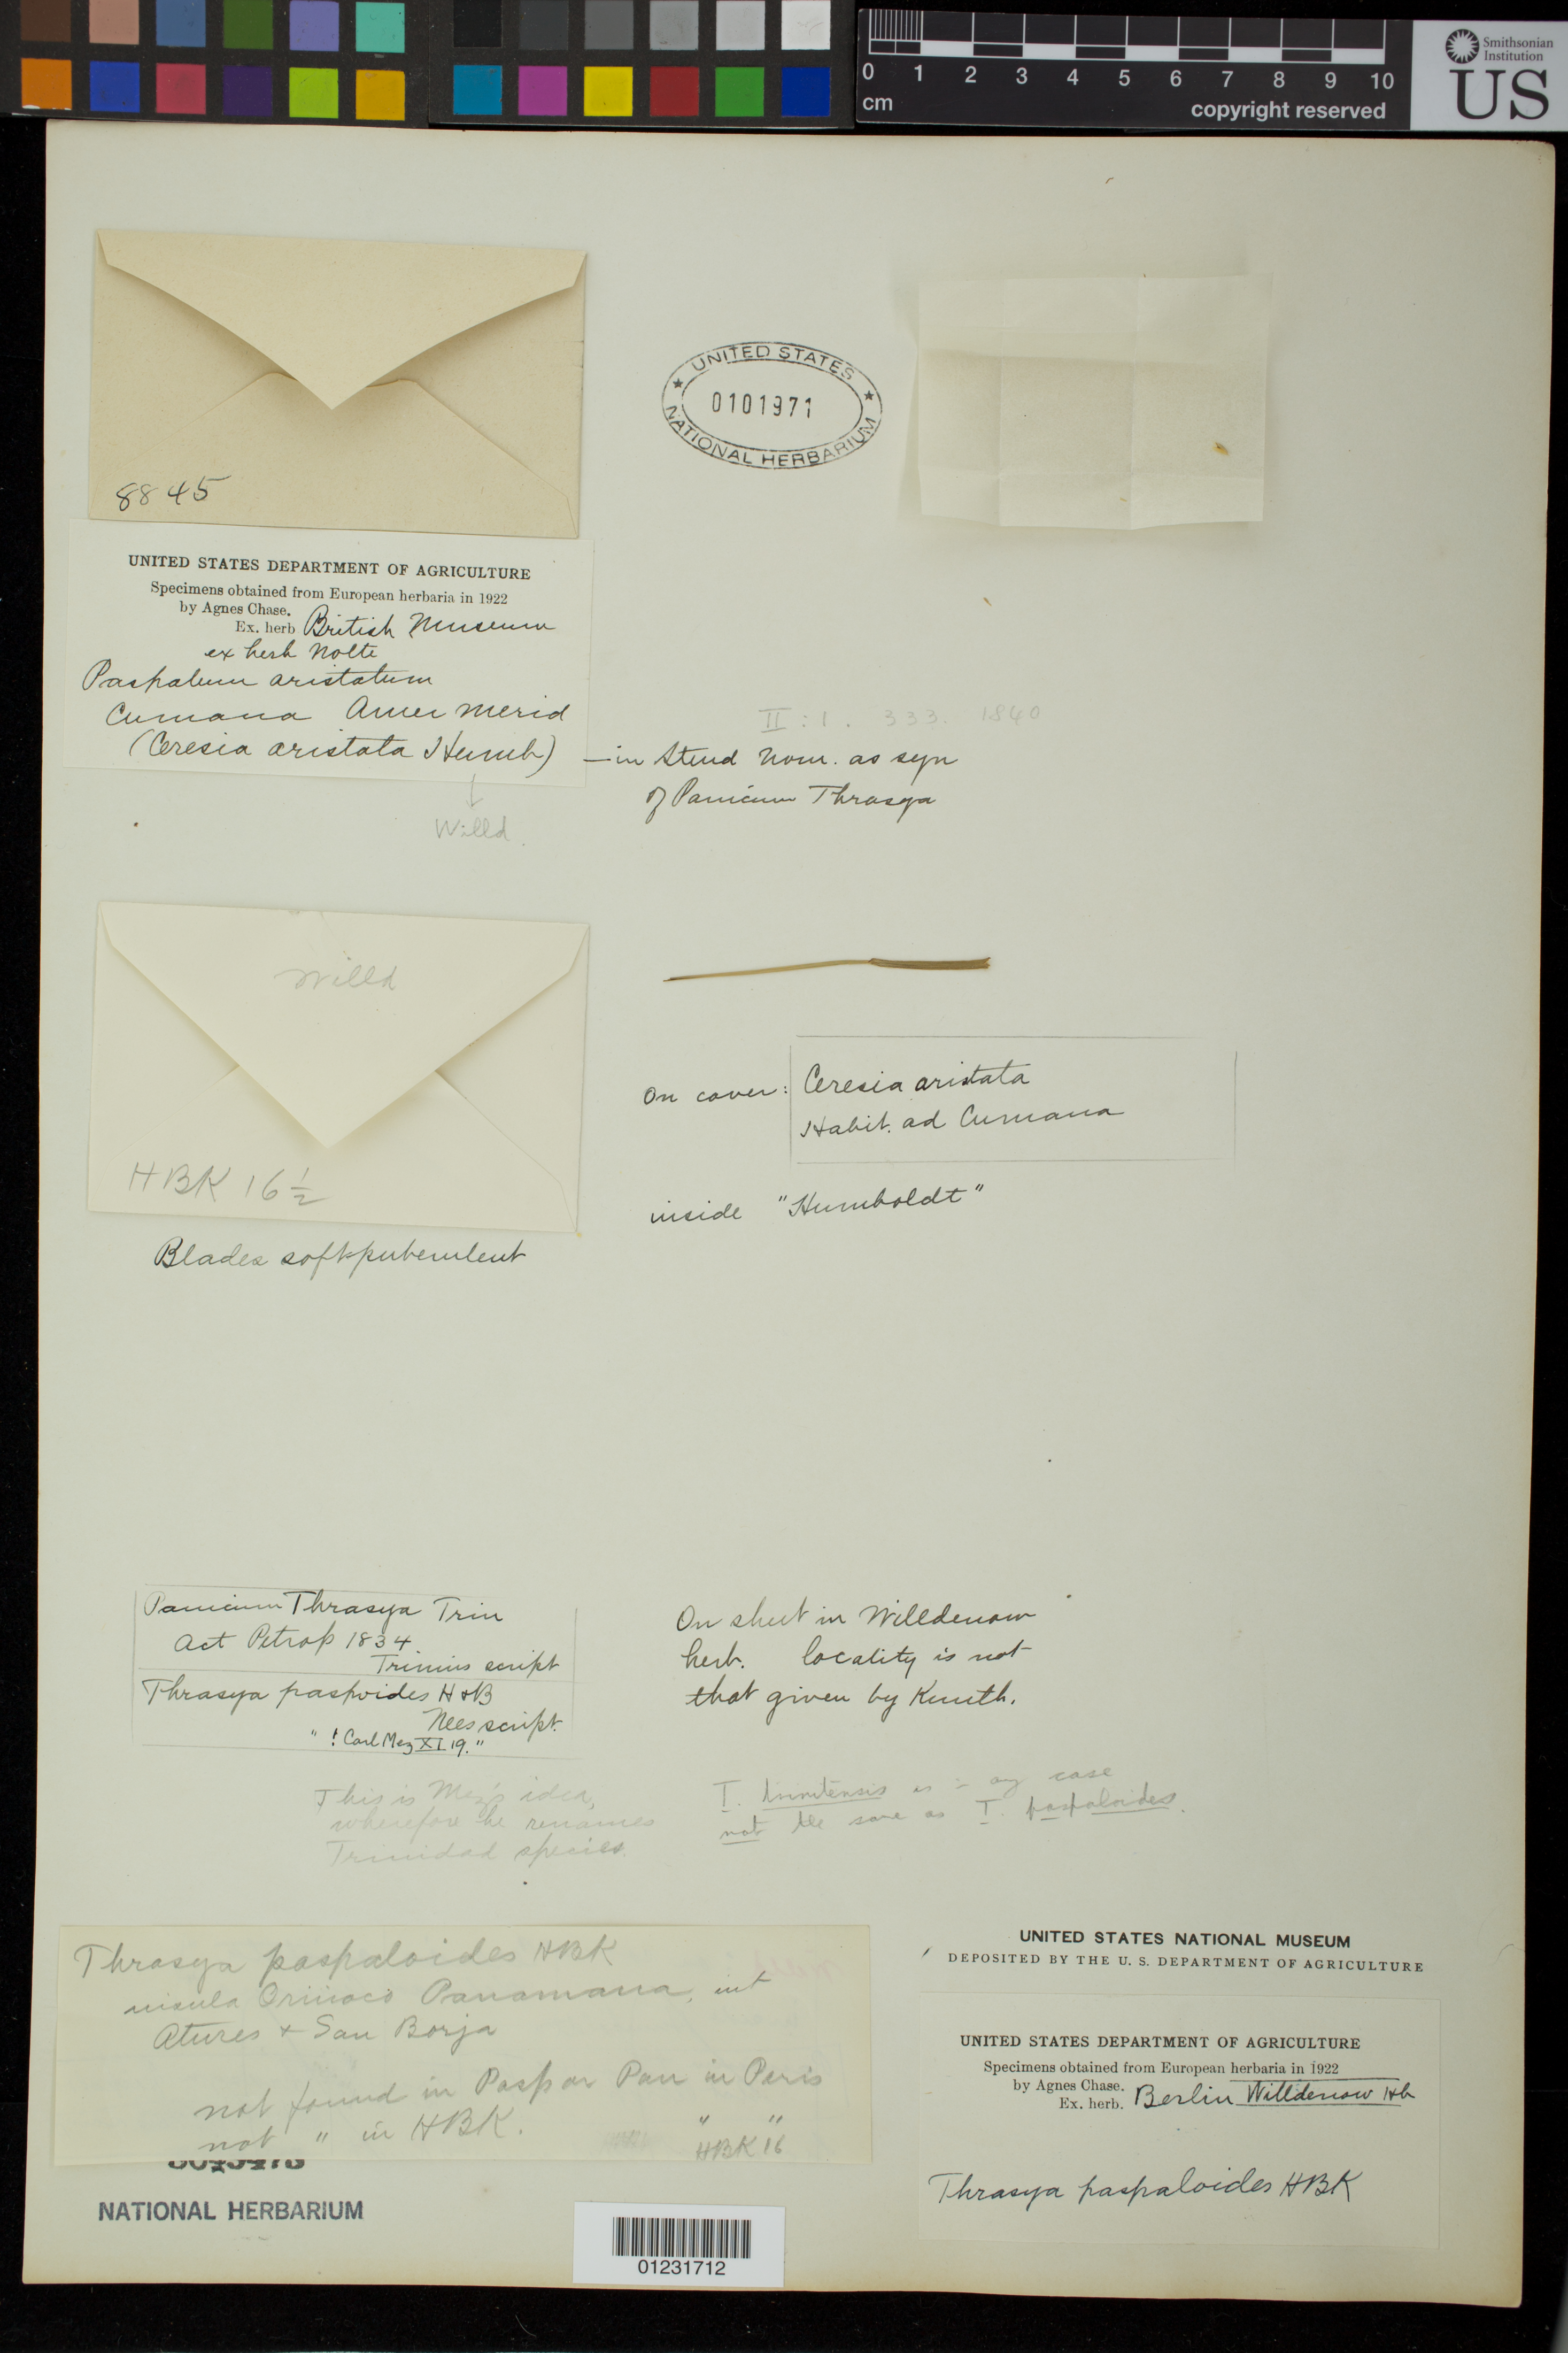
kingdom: Plantae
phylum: Tracheophyta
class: Liliopsida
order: Poales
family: Poaceae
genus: Panicum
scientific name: Panicum thrasya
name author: Trin.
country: Venezuela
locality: Cumana, Amer. merid.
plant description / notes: Fragmentary material of specimen ex herb. British Museum, apparently not a type; mounted on the same sheet with type of Thrasya paspaloides and filed under that name in the type herbarium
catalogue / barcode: US 101971